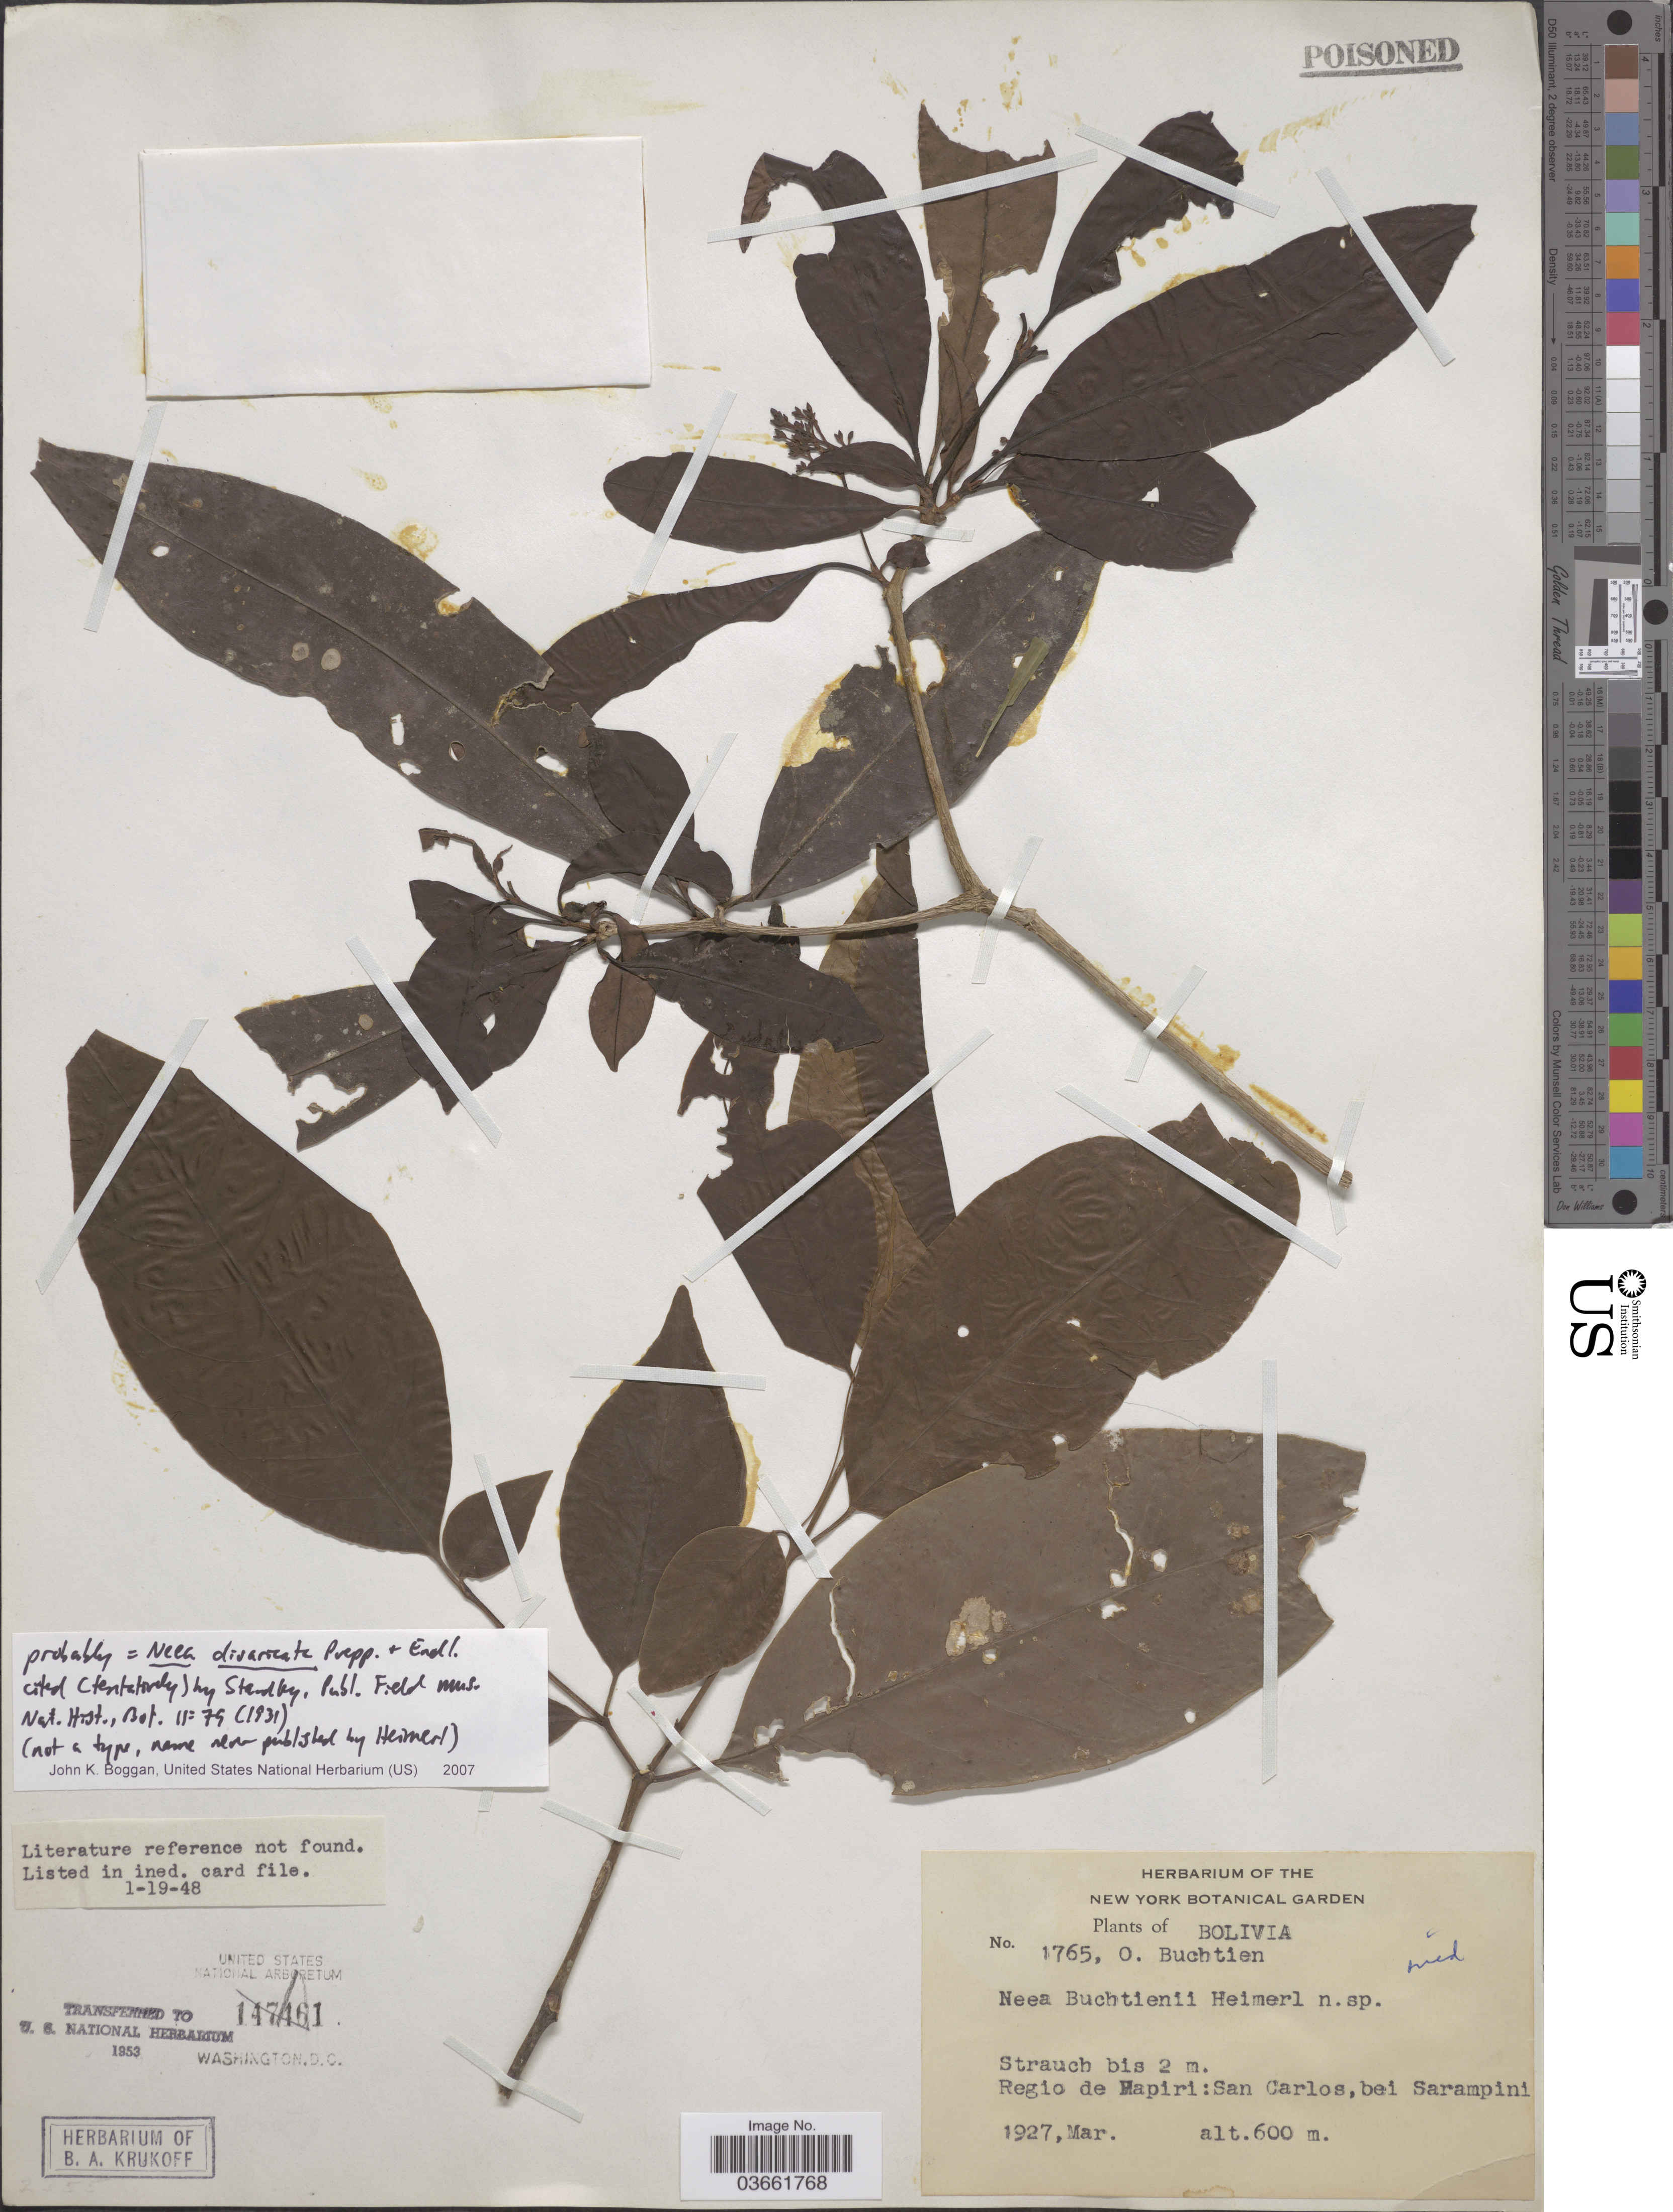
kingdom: Plantae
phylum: Tracheophyta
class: Magnoliopsida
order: Caryophyllales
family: Nyctaginaceae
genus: Neea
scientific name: Neea oppositifolia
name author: Ruiz & Pav.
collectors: O. Buchtien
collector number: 1765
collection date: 1927-03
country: Bolivia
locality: Regio de Mapiri: San Carlos, bei Sarampini.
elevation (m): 600